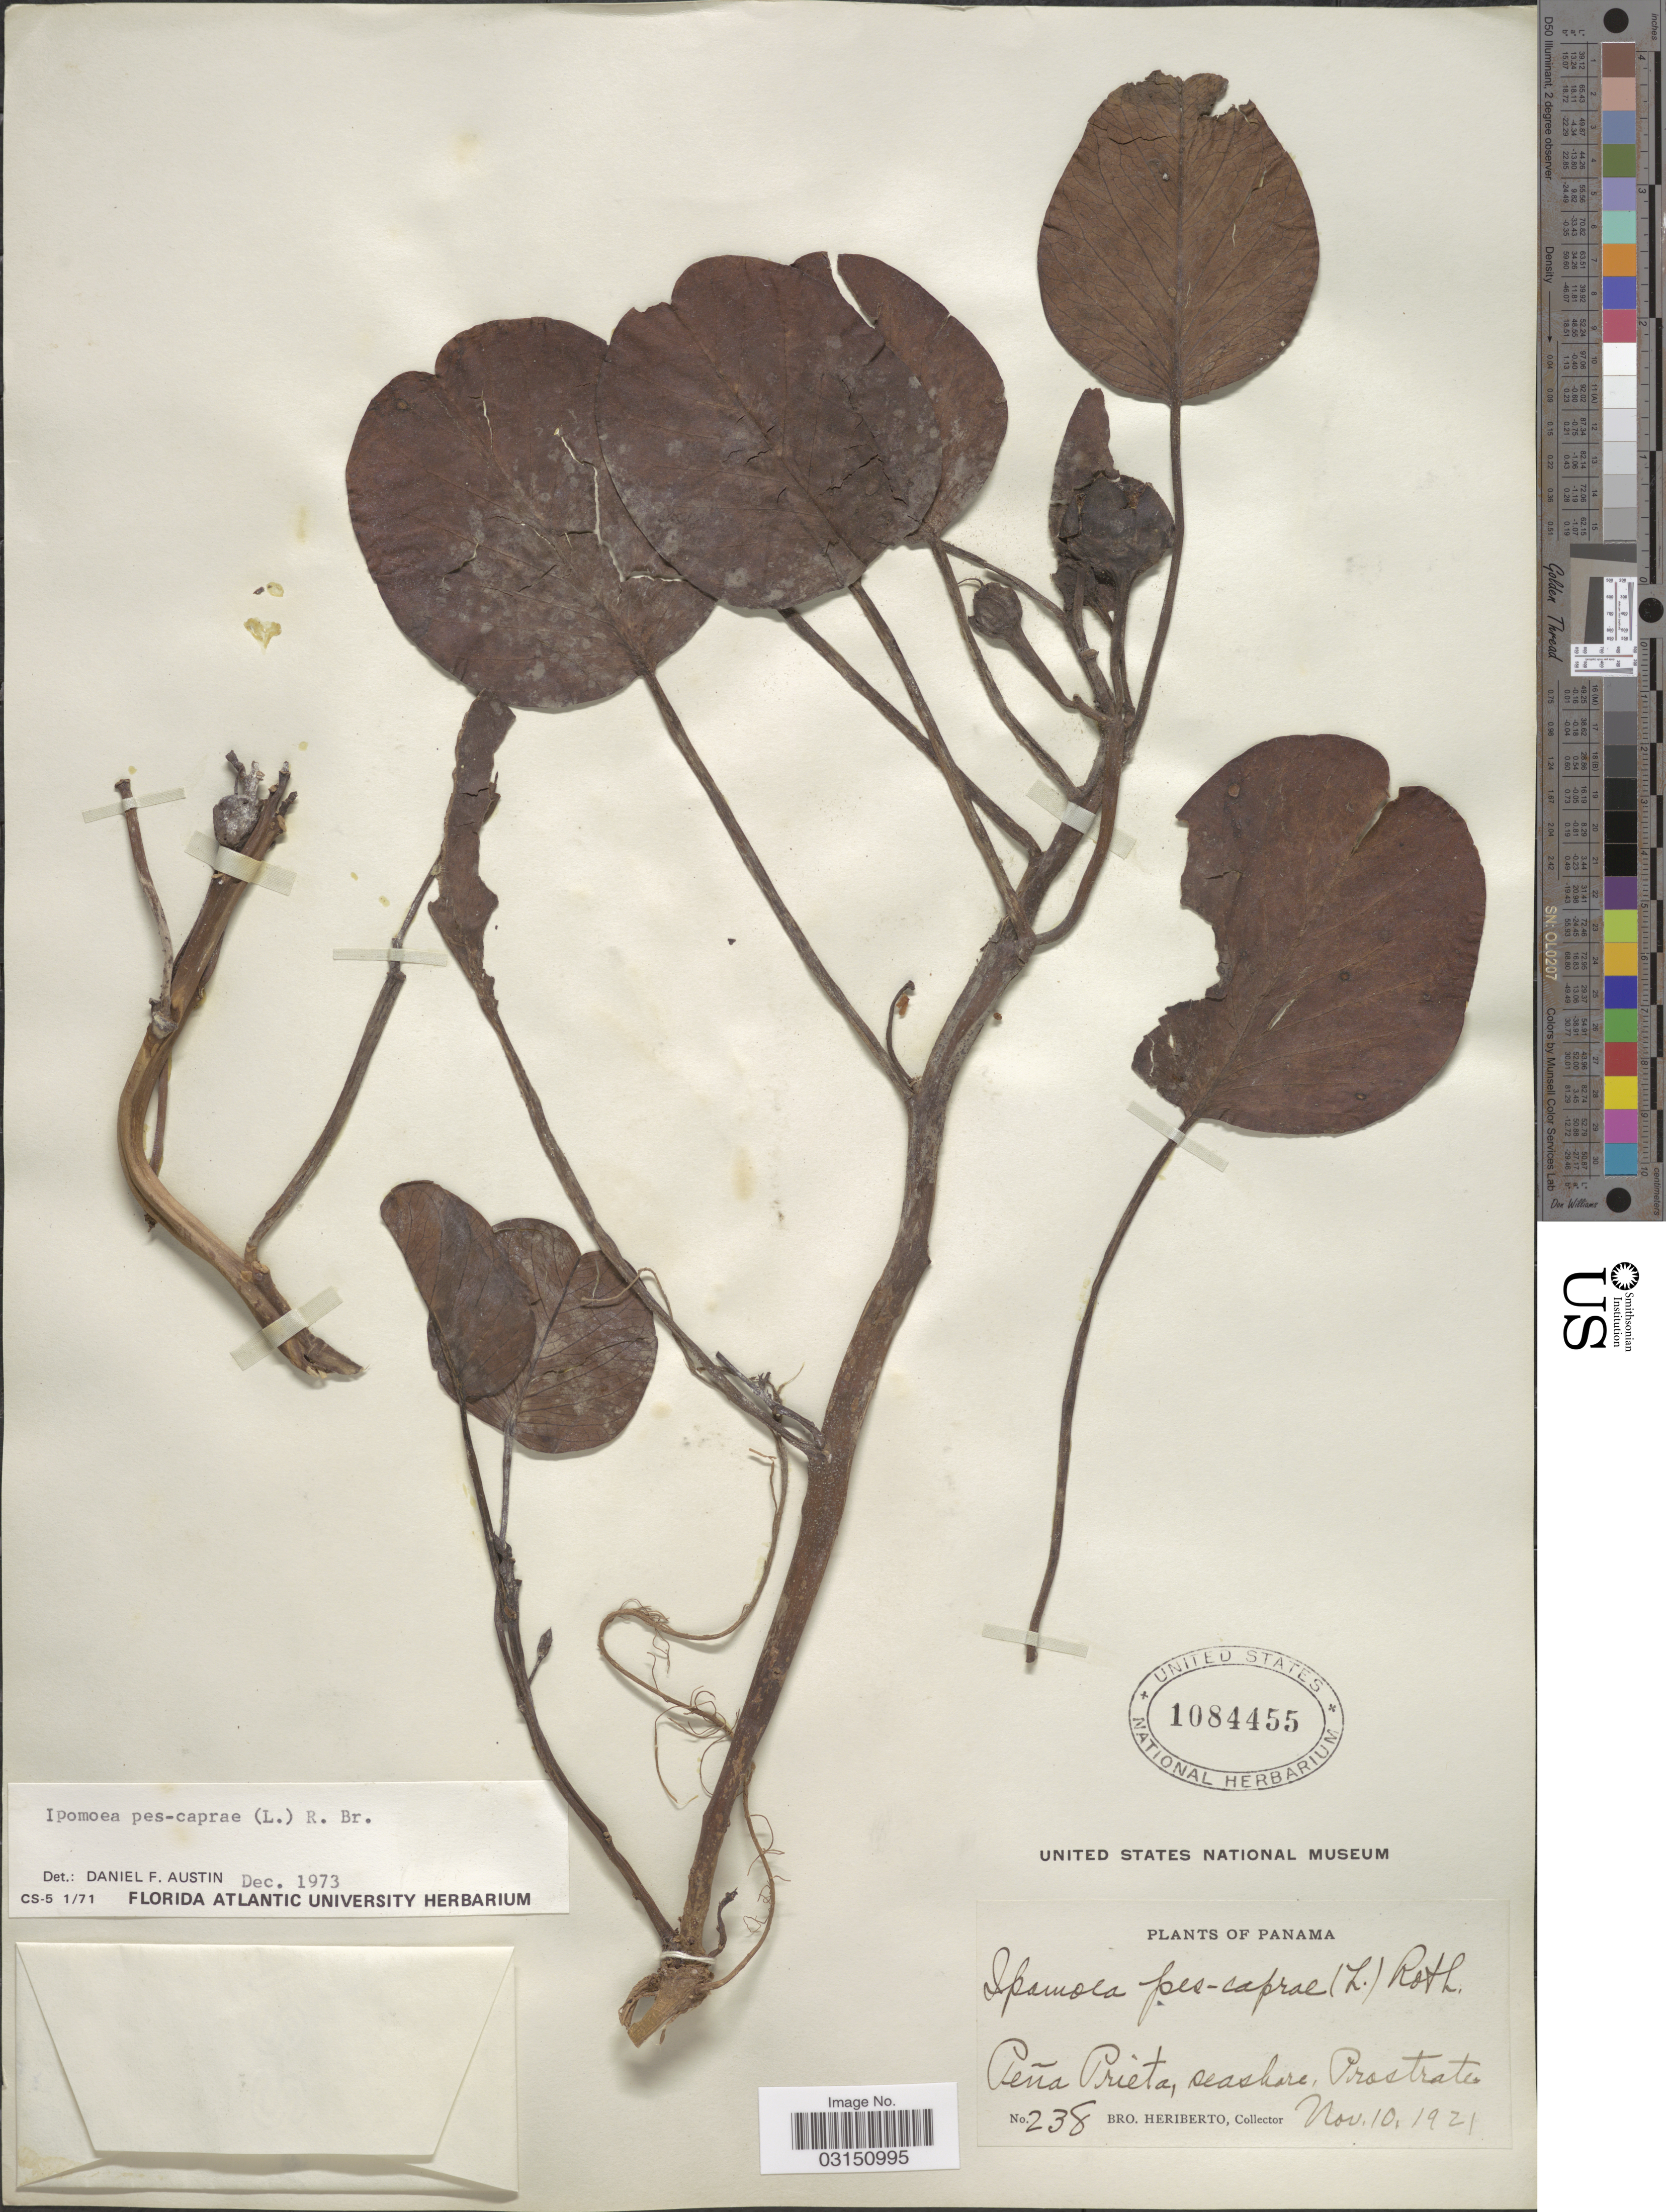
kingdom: Plantae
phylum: Tracheophyta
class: Magnoliopsida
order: Solanales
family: Convolvulaceae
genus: Ipomoea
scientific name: Ipomoea pes-caprae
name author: (L.) R. Br.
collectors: B. Heriberto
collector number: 238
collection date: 1921-11-10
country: Panama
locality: Peña Prieta, seashore, Prostrate.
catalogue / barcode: US 1084455